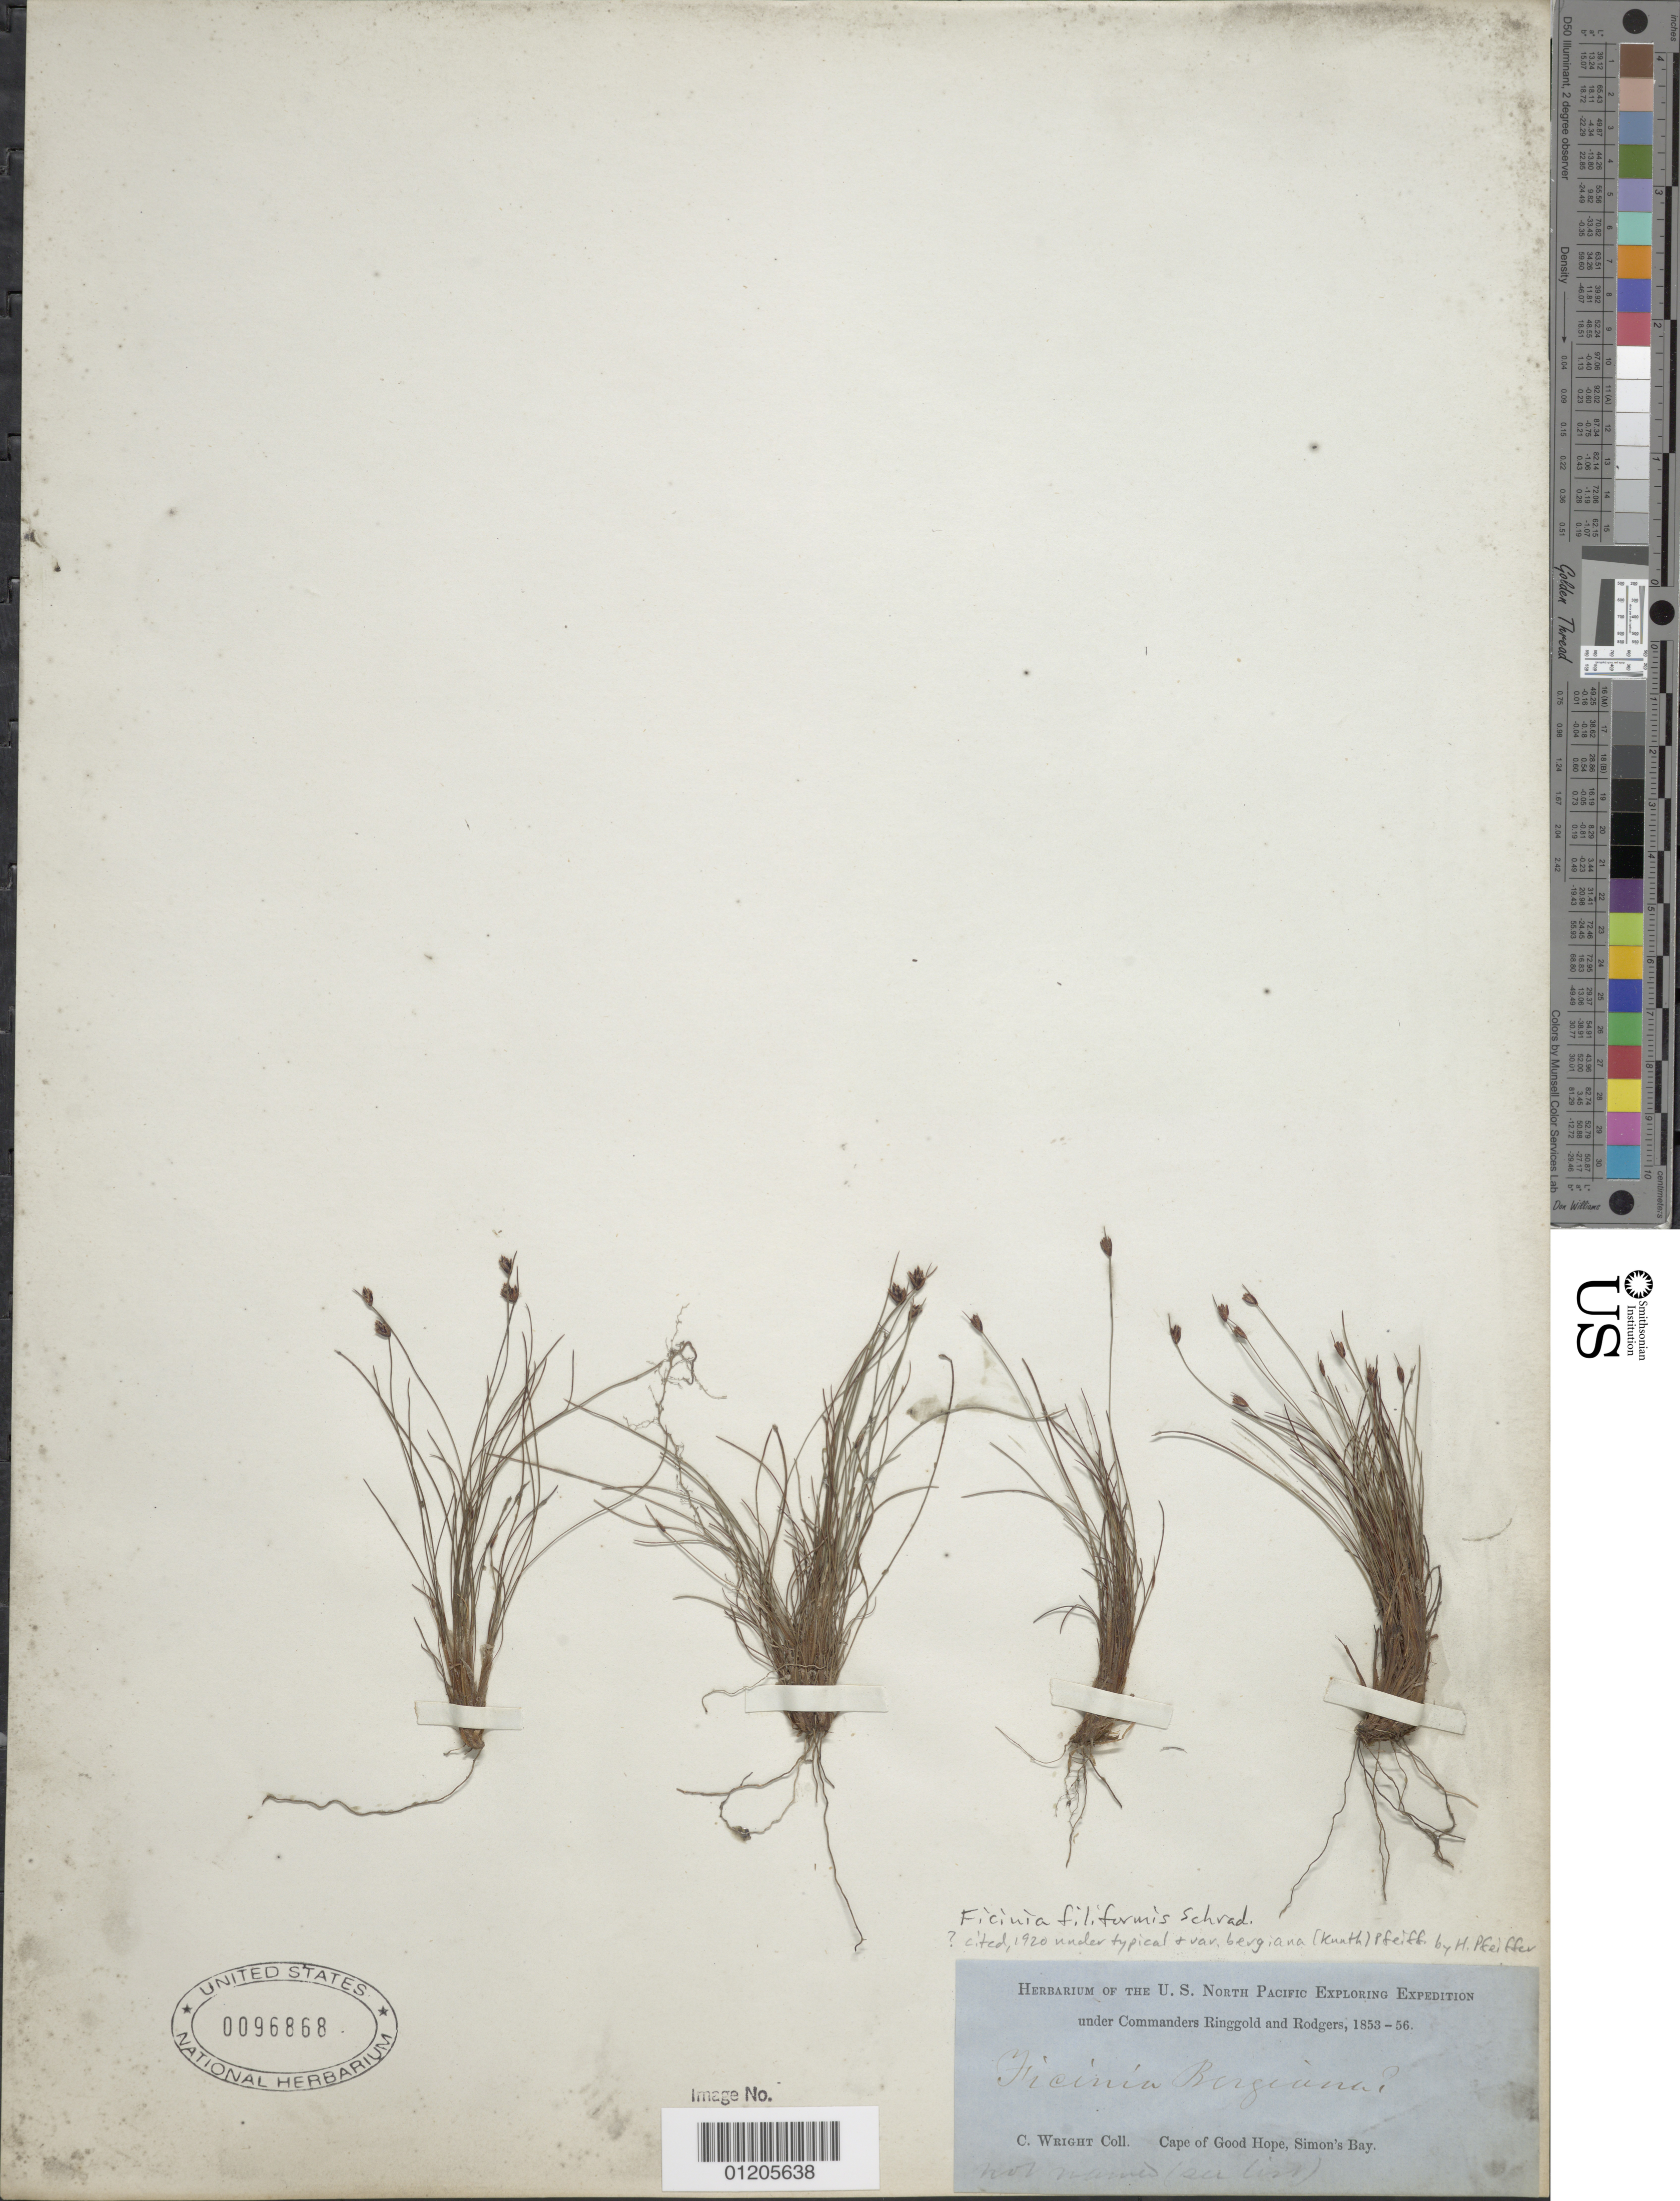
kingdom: Plantae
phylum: Tracheophyta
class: Liliopsida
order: Poales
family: Cyperaceae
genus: Ficinia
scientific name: Ficinia filiformis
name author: (Lam.) Schrad.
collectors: C. Wright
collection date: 1853/1856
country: South Africa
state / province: Western Cape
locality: Cape of Good Hope, Simon's Bay.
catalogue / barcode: US 96868